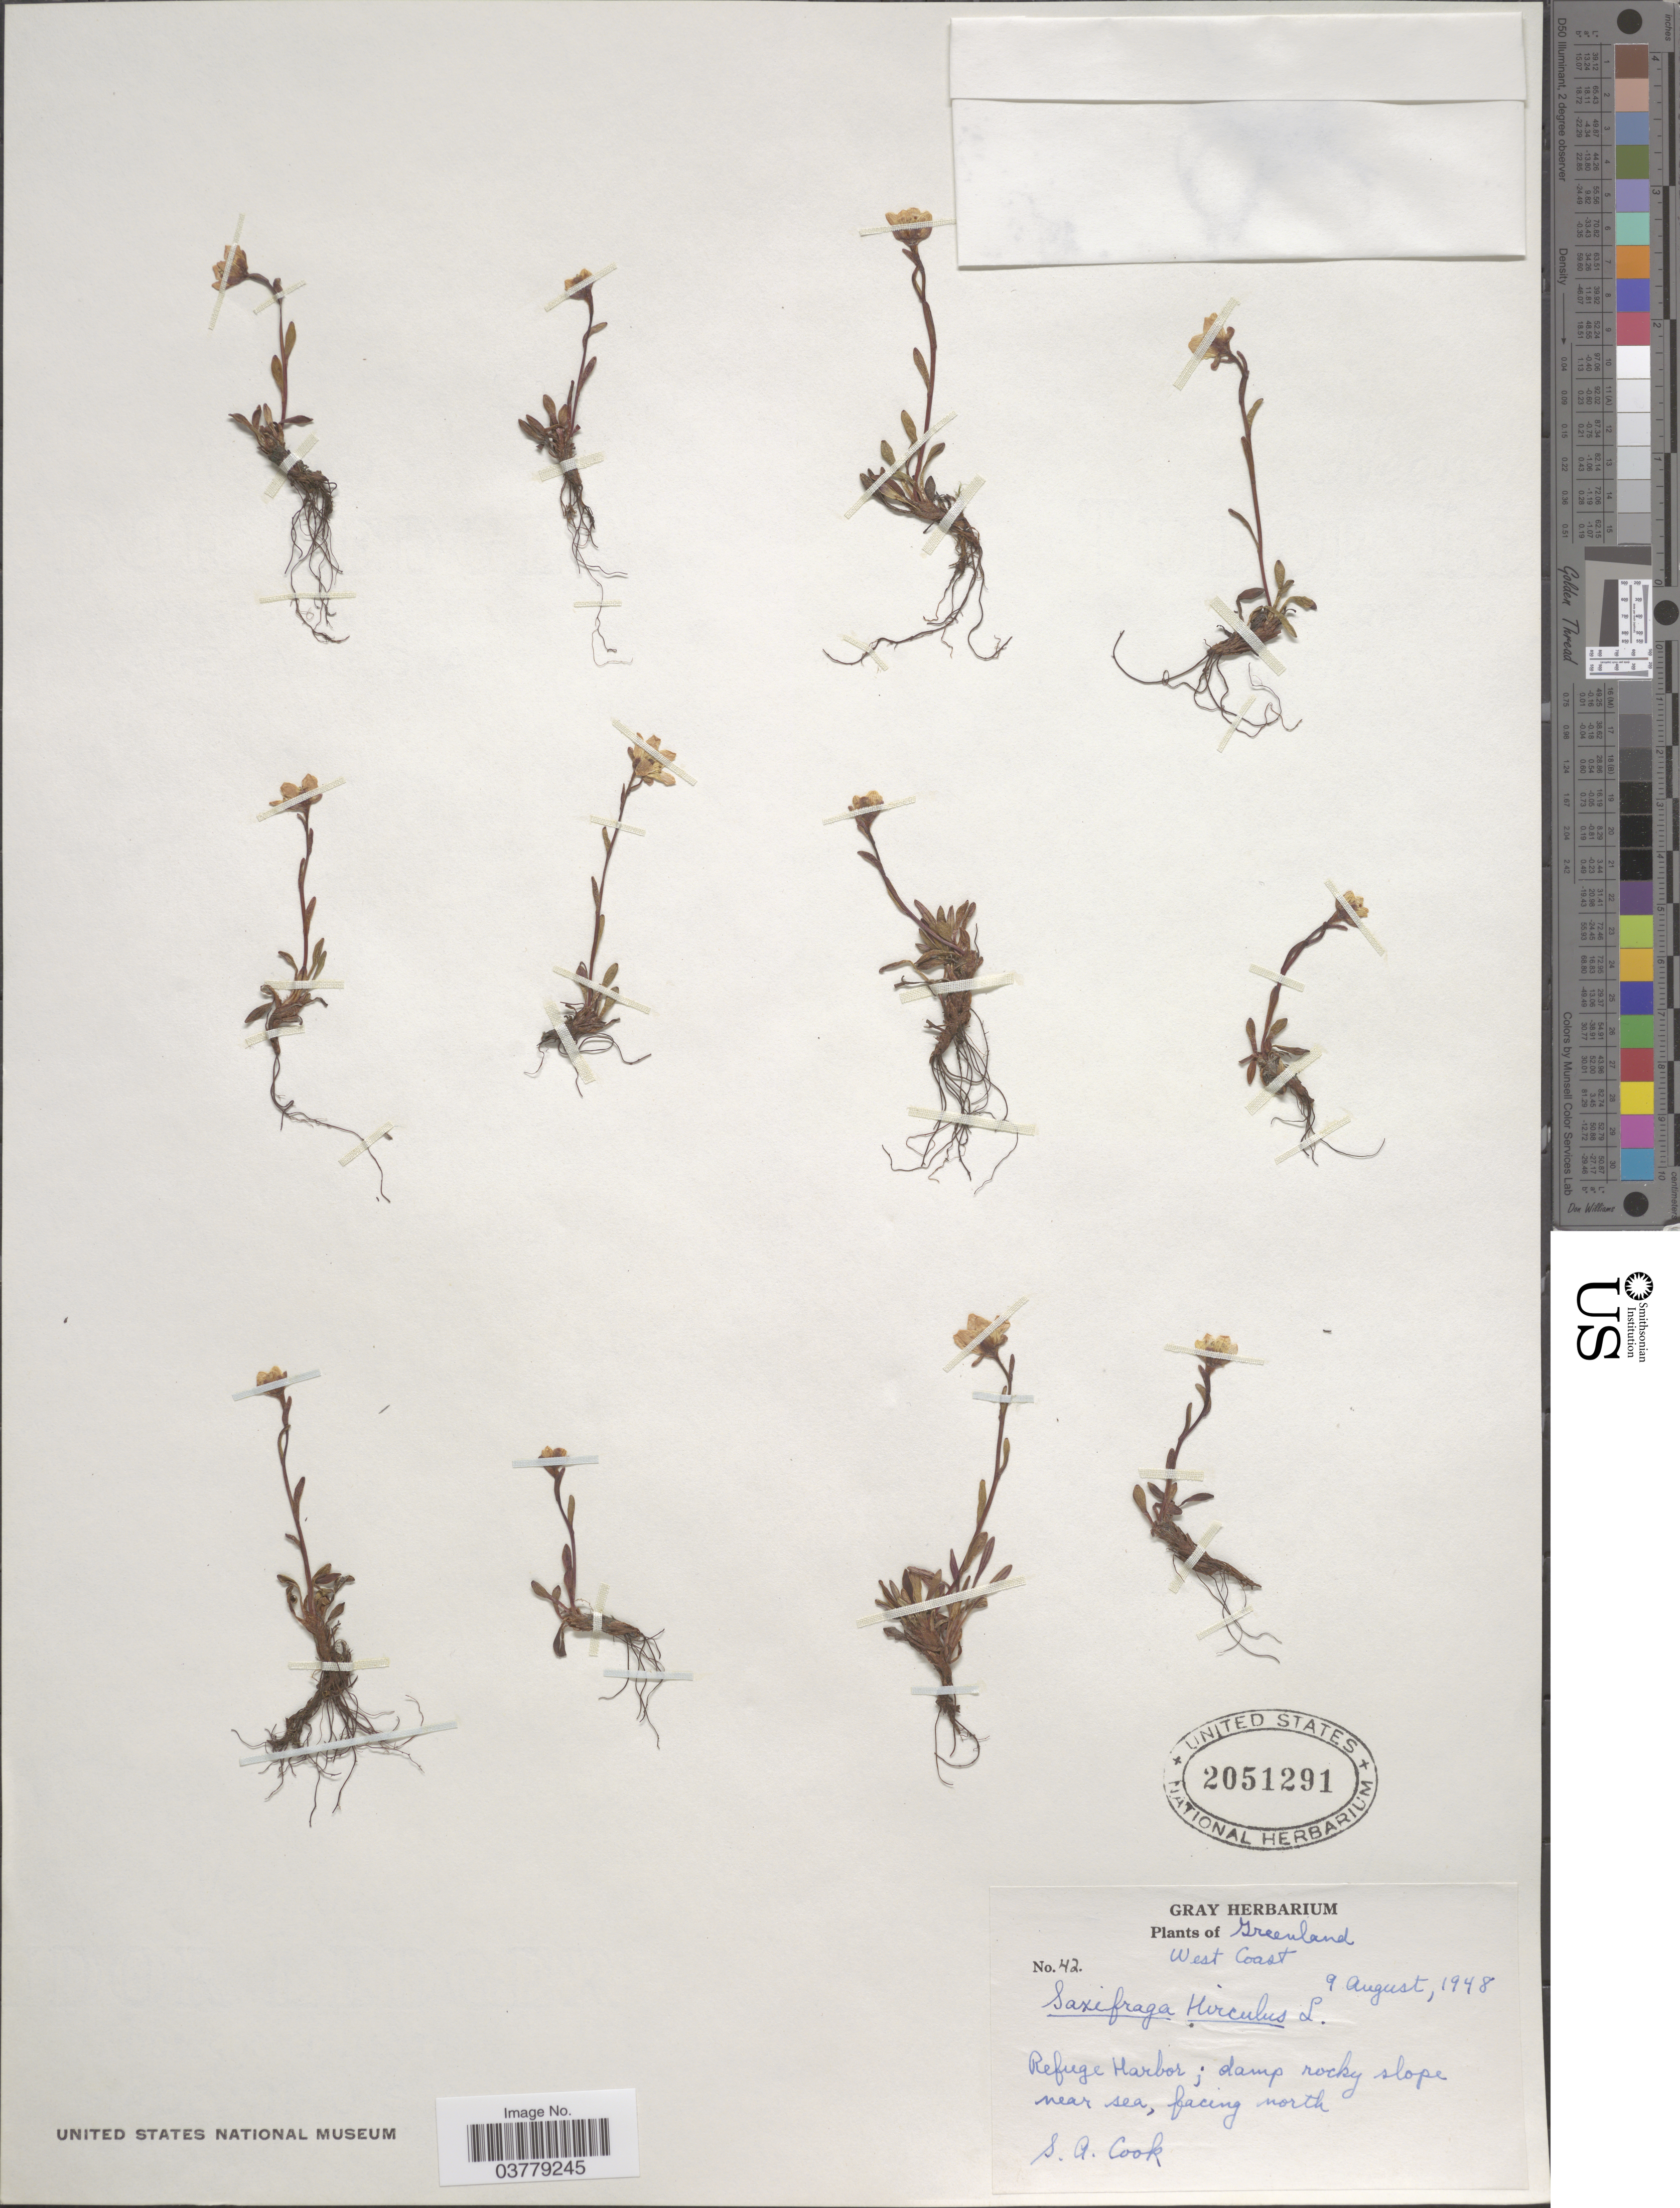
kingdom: Plantae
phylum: Tracheophyta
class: Magnoliopsida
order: Saxifragales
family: Saxifragaceae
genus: Saxifraga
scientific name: Saxifraga hirculus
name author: L.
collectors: S. A. Cook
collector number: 42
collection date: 1948-08-09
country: Greenland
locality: West Coast. Refuge Harbor; damp rocky slope near sea, facing north.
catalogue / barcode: US 2051291